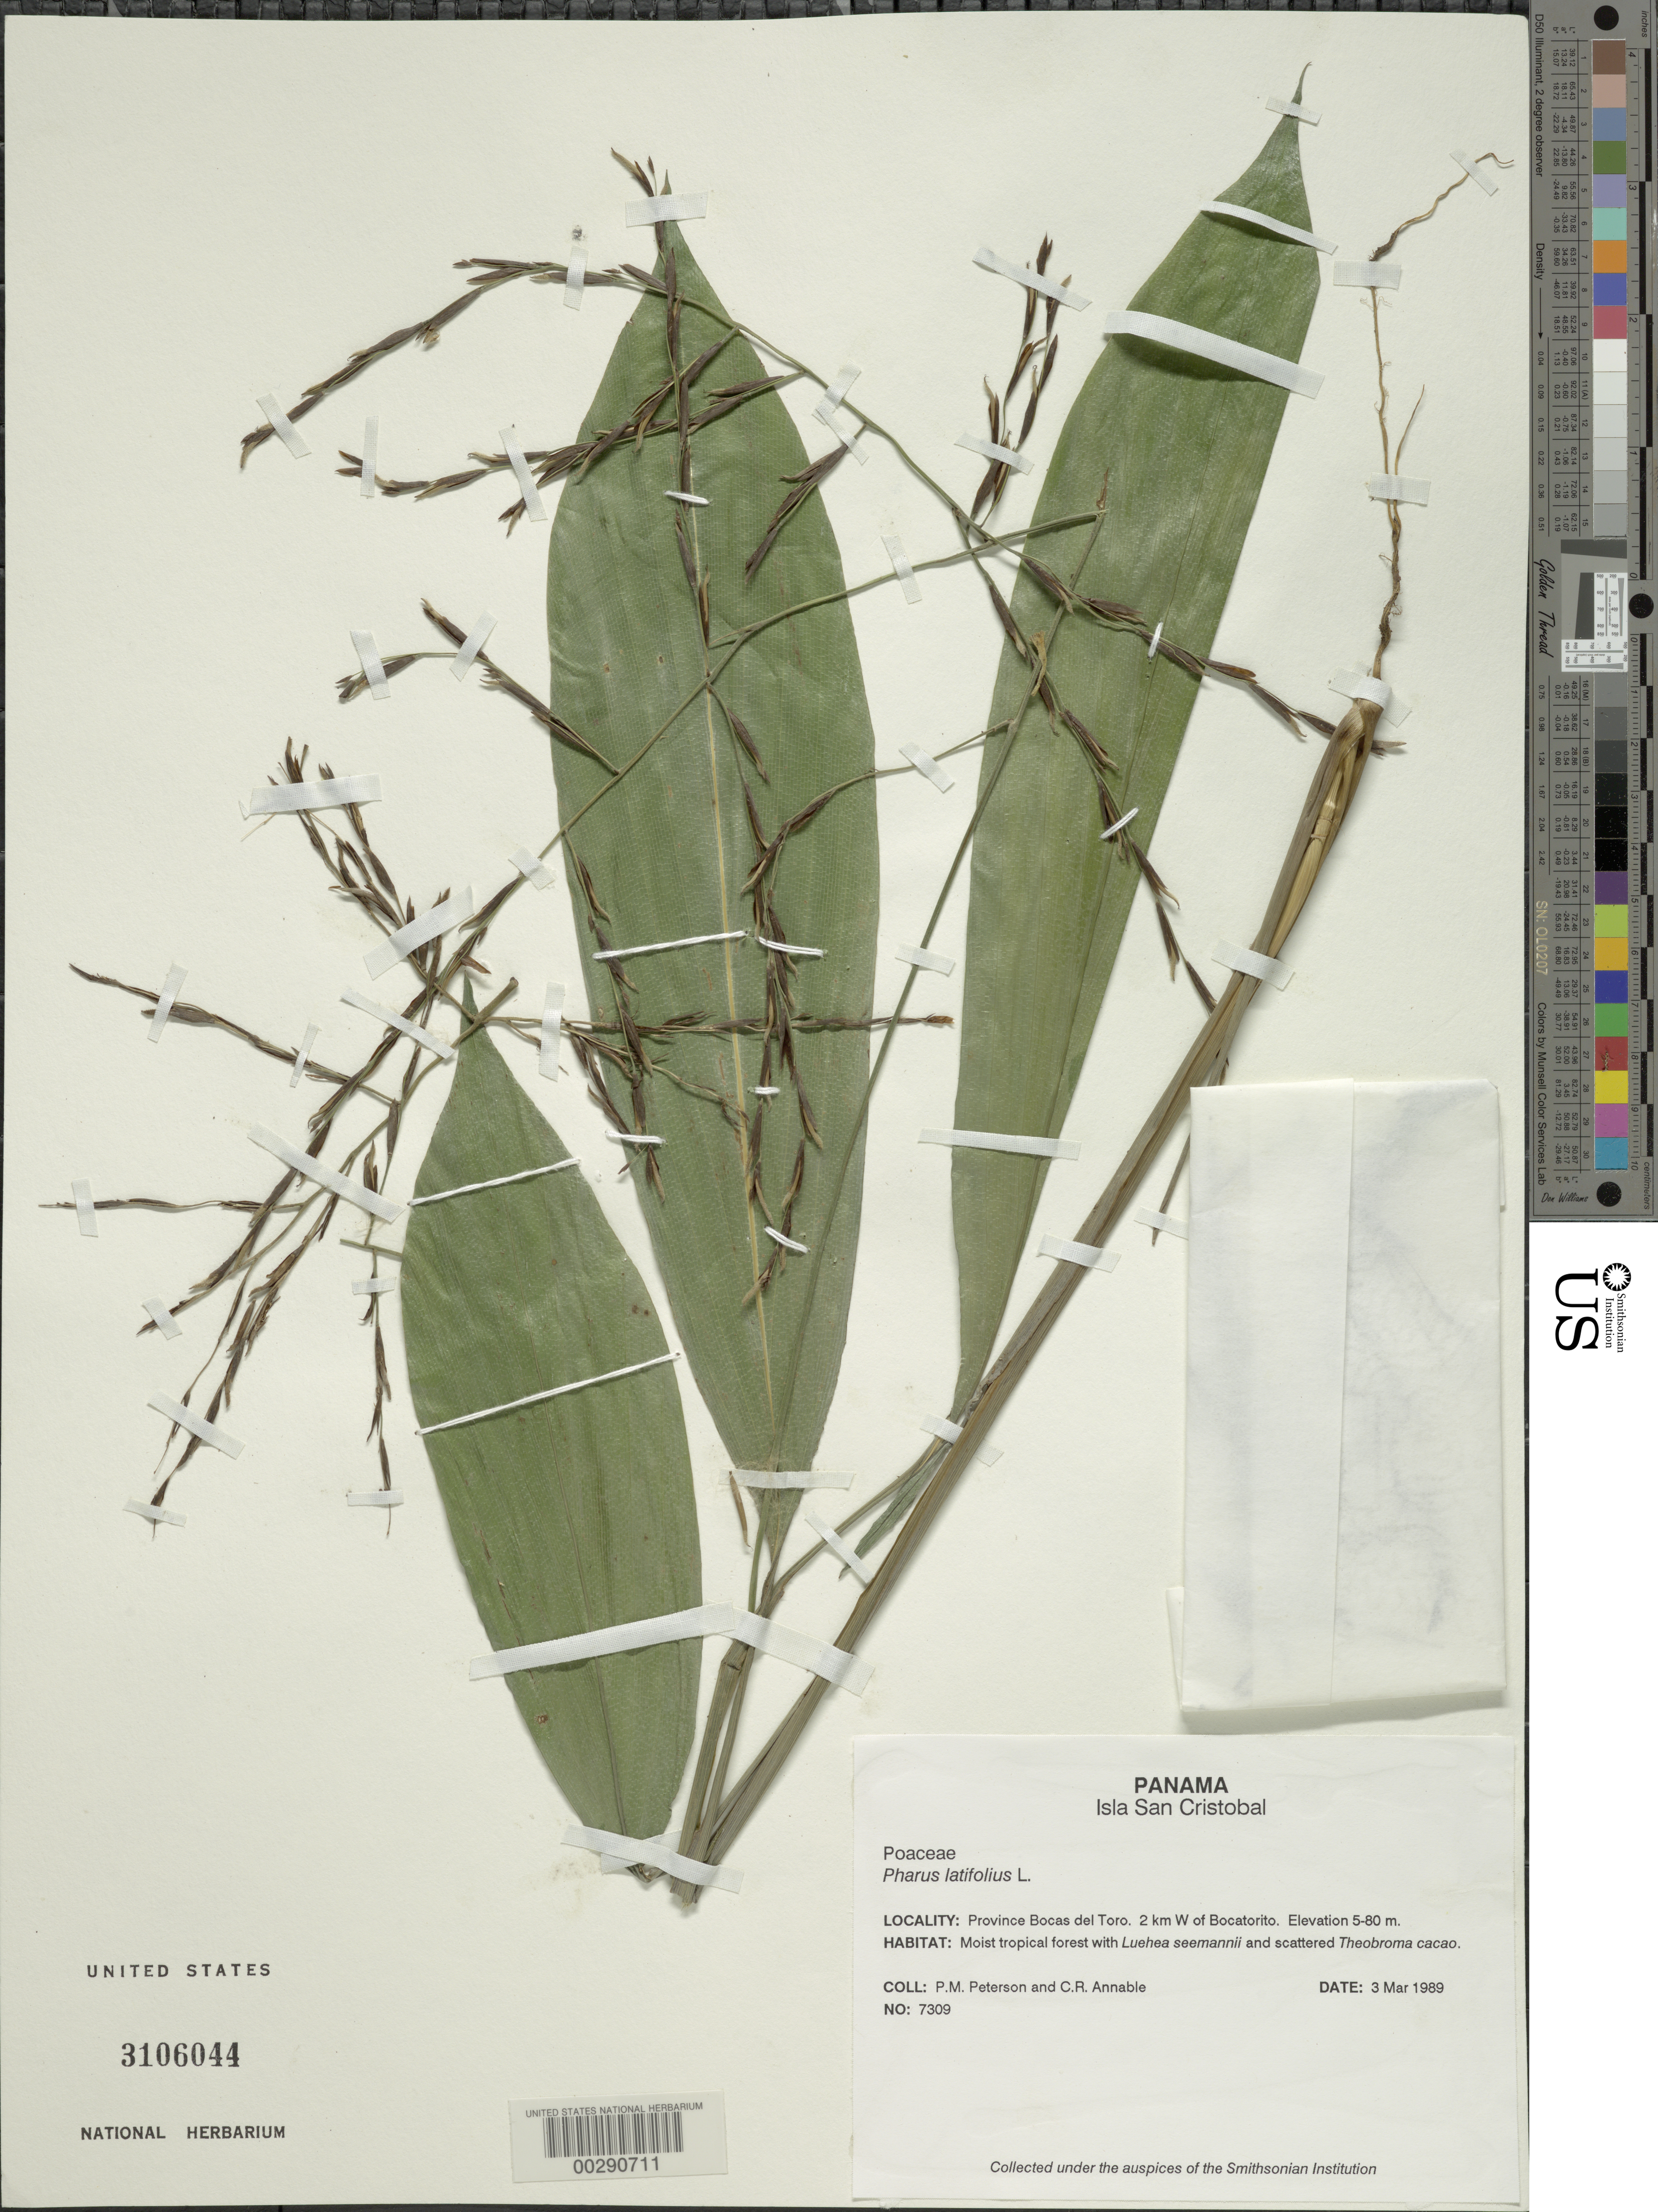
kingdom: Plantae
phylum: Tracheophyta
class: Liliopsida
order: Poales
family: Poaceae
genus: Pharus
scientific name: Pharus latifolius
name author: L.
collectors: P. M. Peterson & C. R. Annable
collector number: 7309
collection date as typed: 03 Mar 1989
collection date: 1989-03-03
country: Panama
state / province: Bocas del Toro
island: San Cristóbal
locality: W of Boca Torito; Isla San Cristobal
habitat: Moist tropical forest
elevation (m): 5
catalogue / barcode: US 3106044